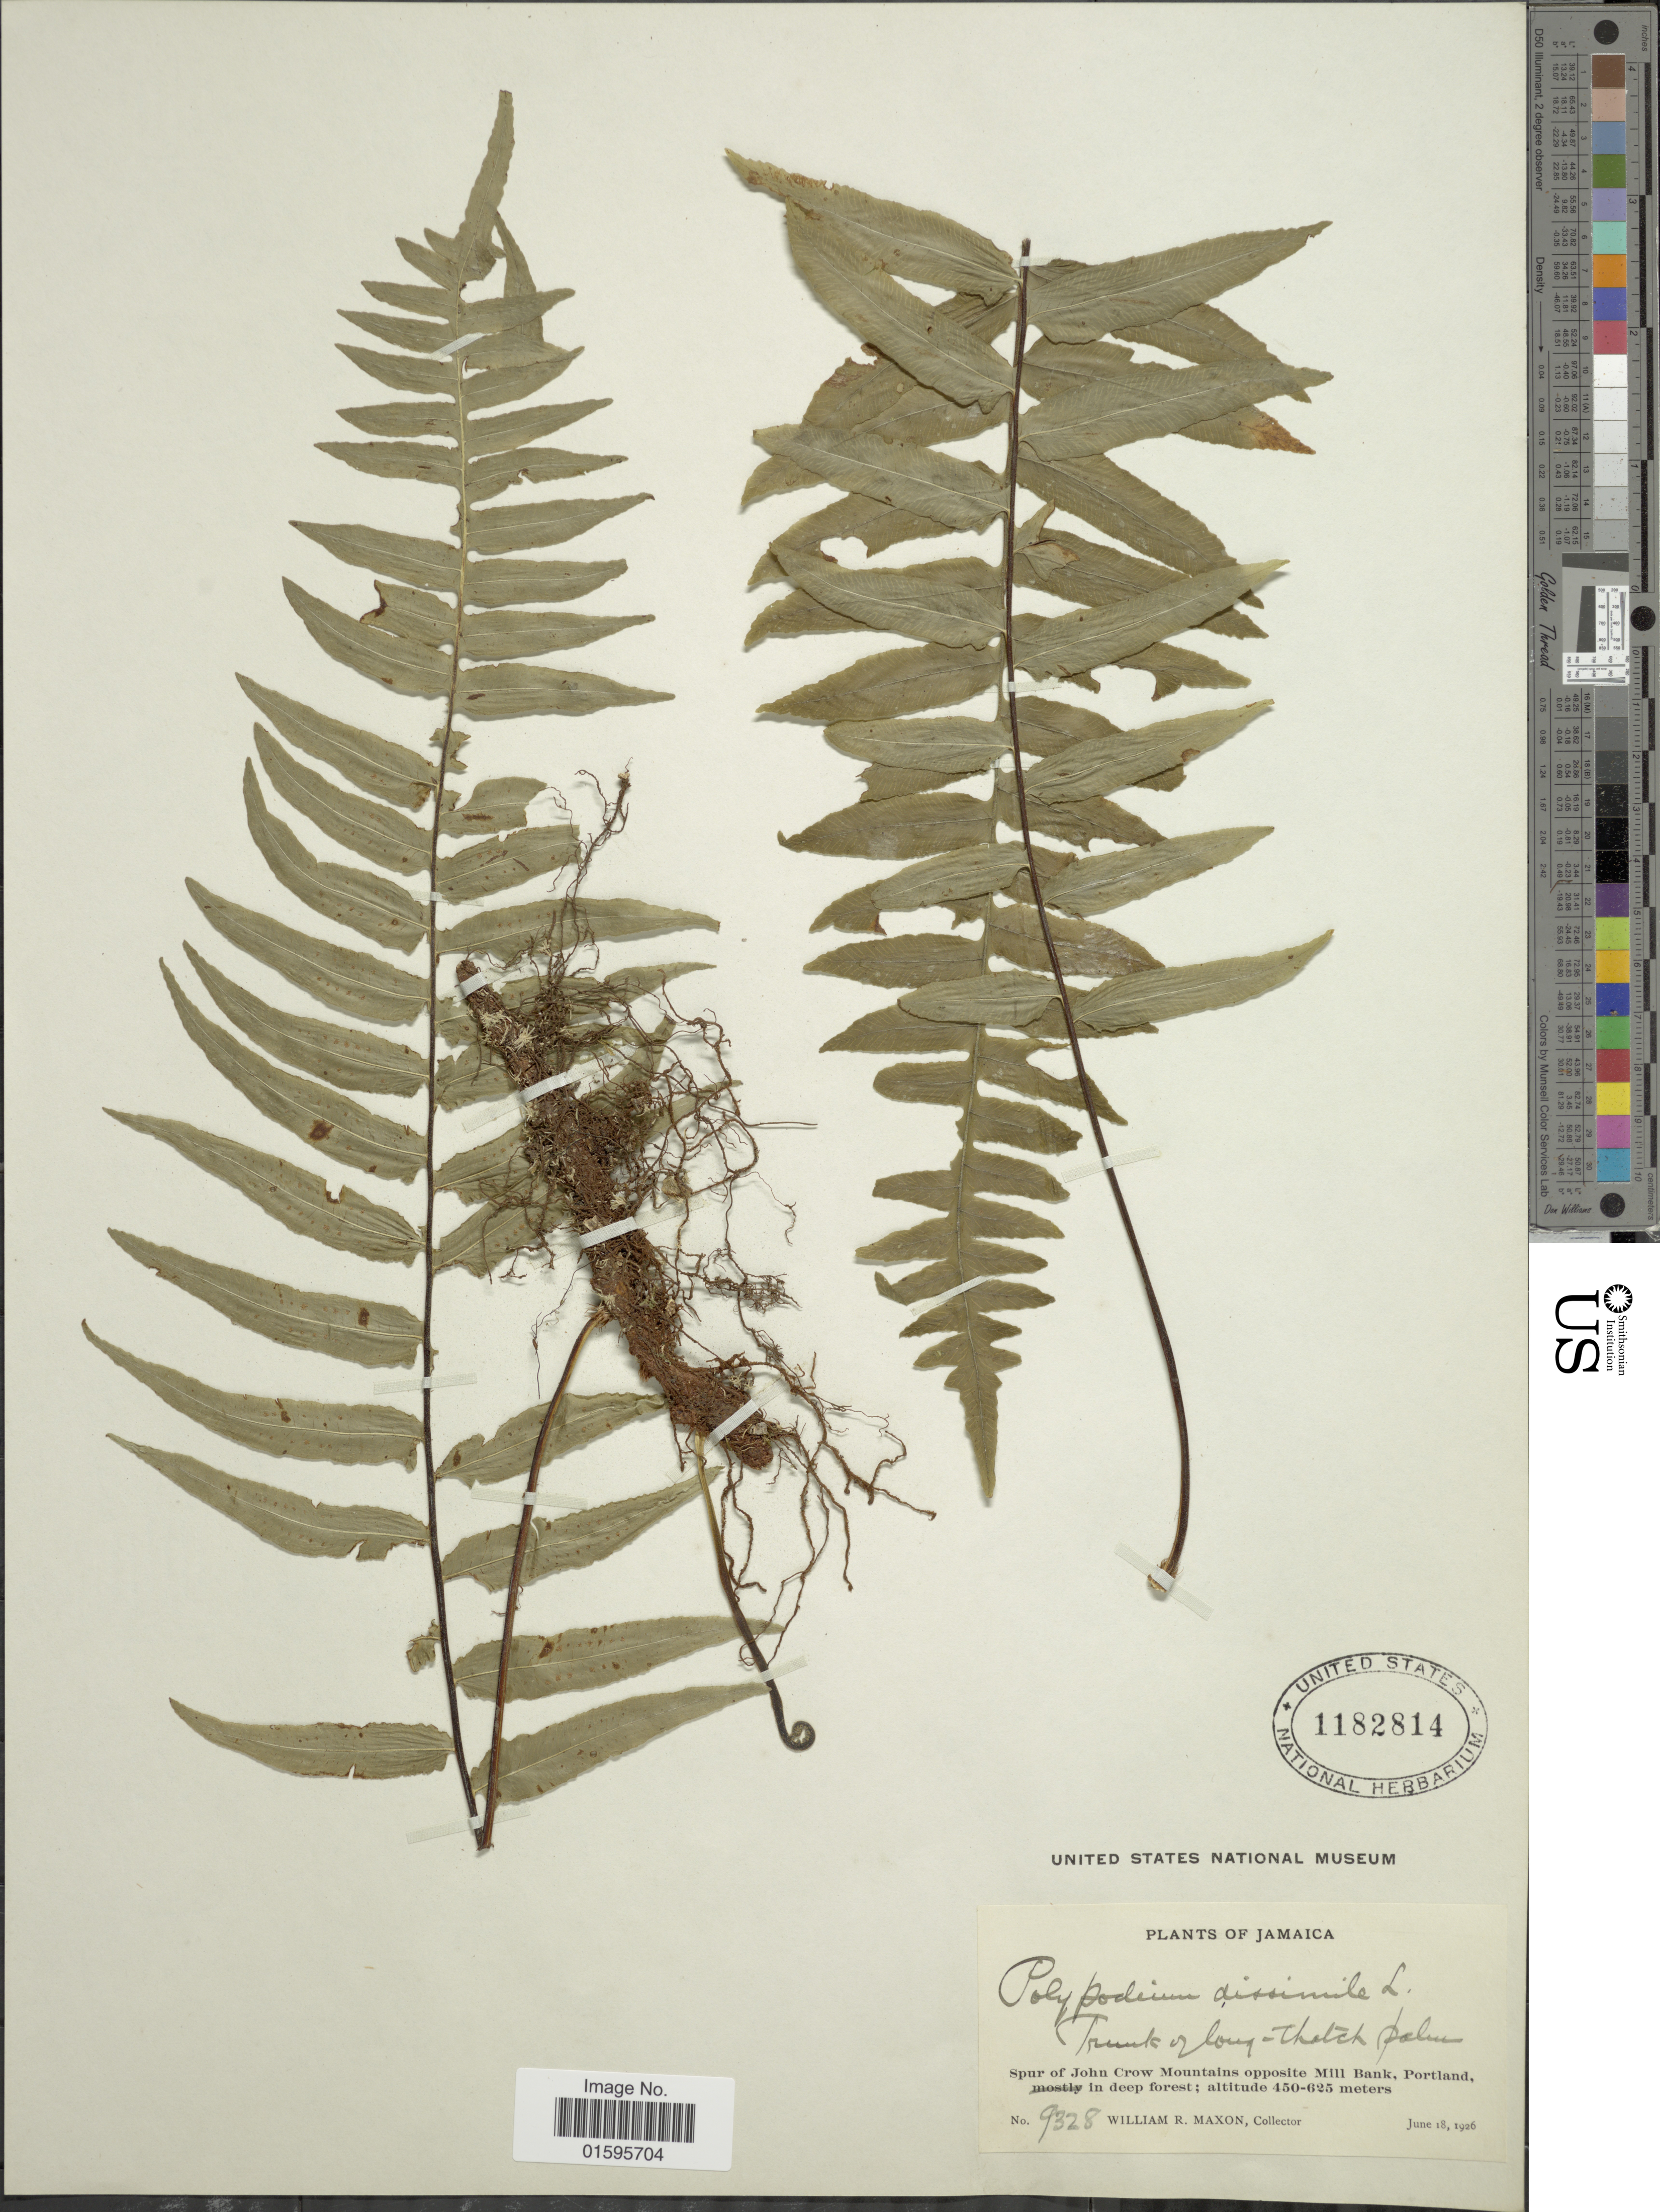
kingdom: Plantae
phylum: Tracheophyta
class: Polypodiopsida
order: Polypodiales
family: Polypodiaceae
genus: Polypodium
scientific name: Polypodium dulce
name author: Poir.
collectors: W. R. Maxon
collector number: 9328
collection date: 1926-06-18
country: Jamaica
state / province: Portland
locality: Spur of John Crow Mountains opposite Mill Bank, Portland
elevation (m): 450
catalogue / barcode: US 1182814